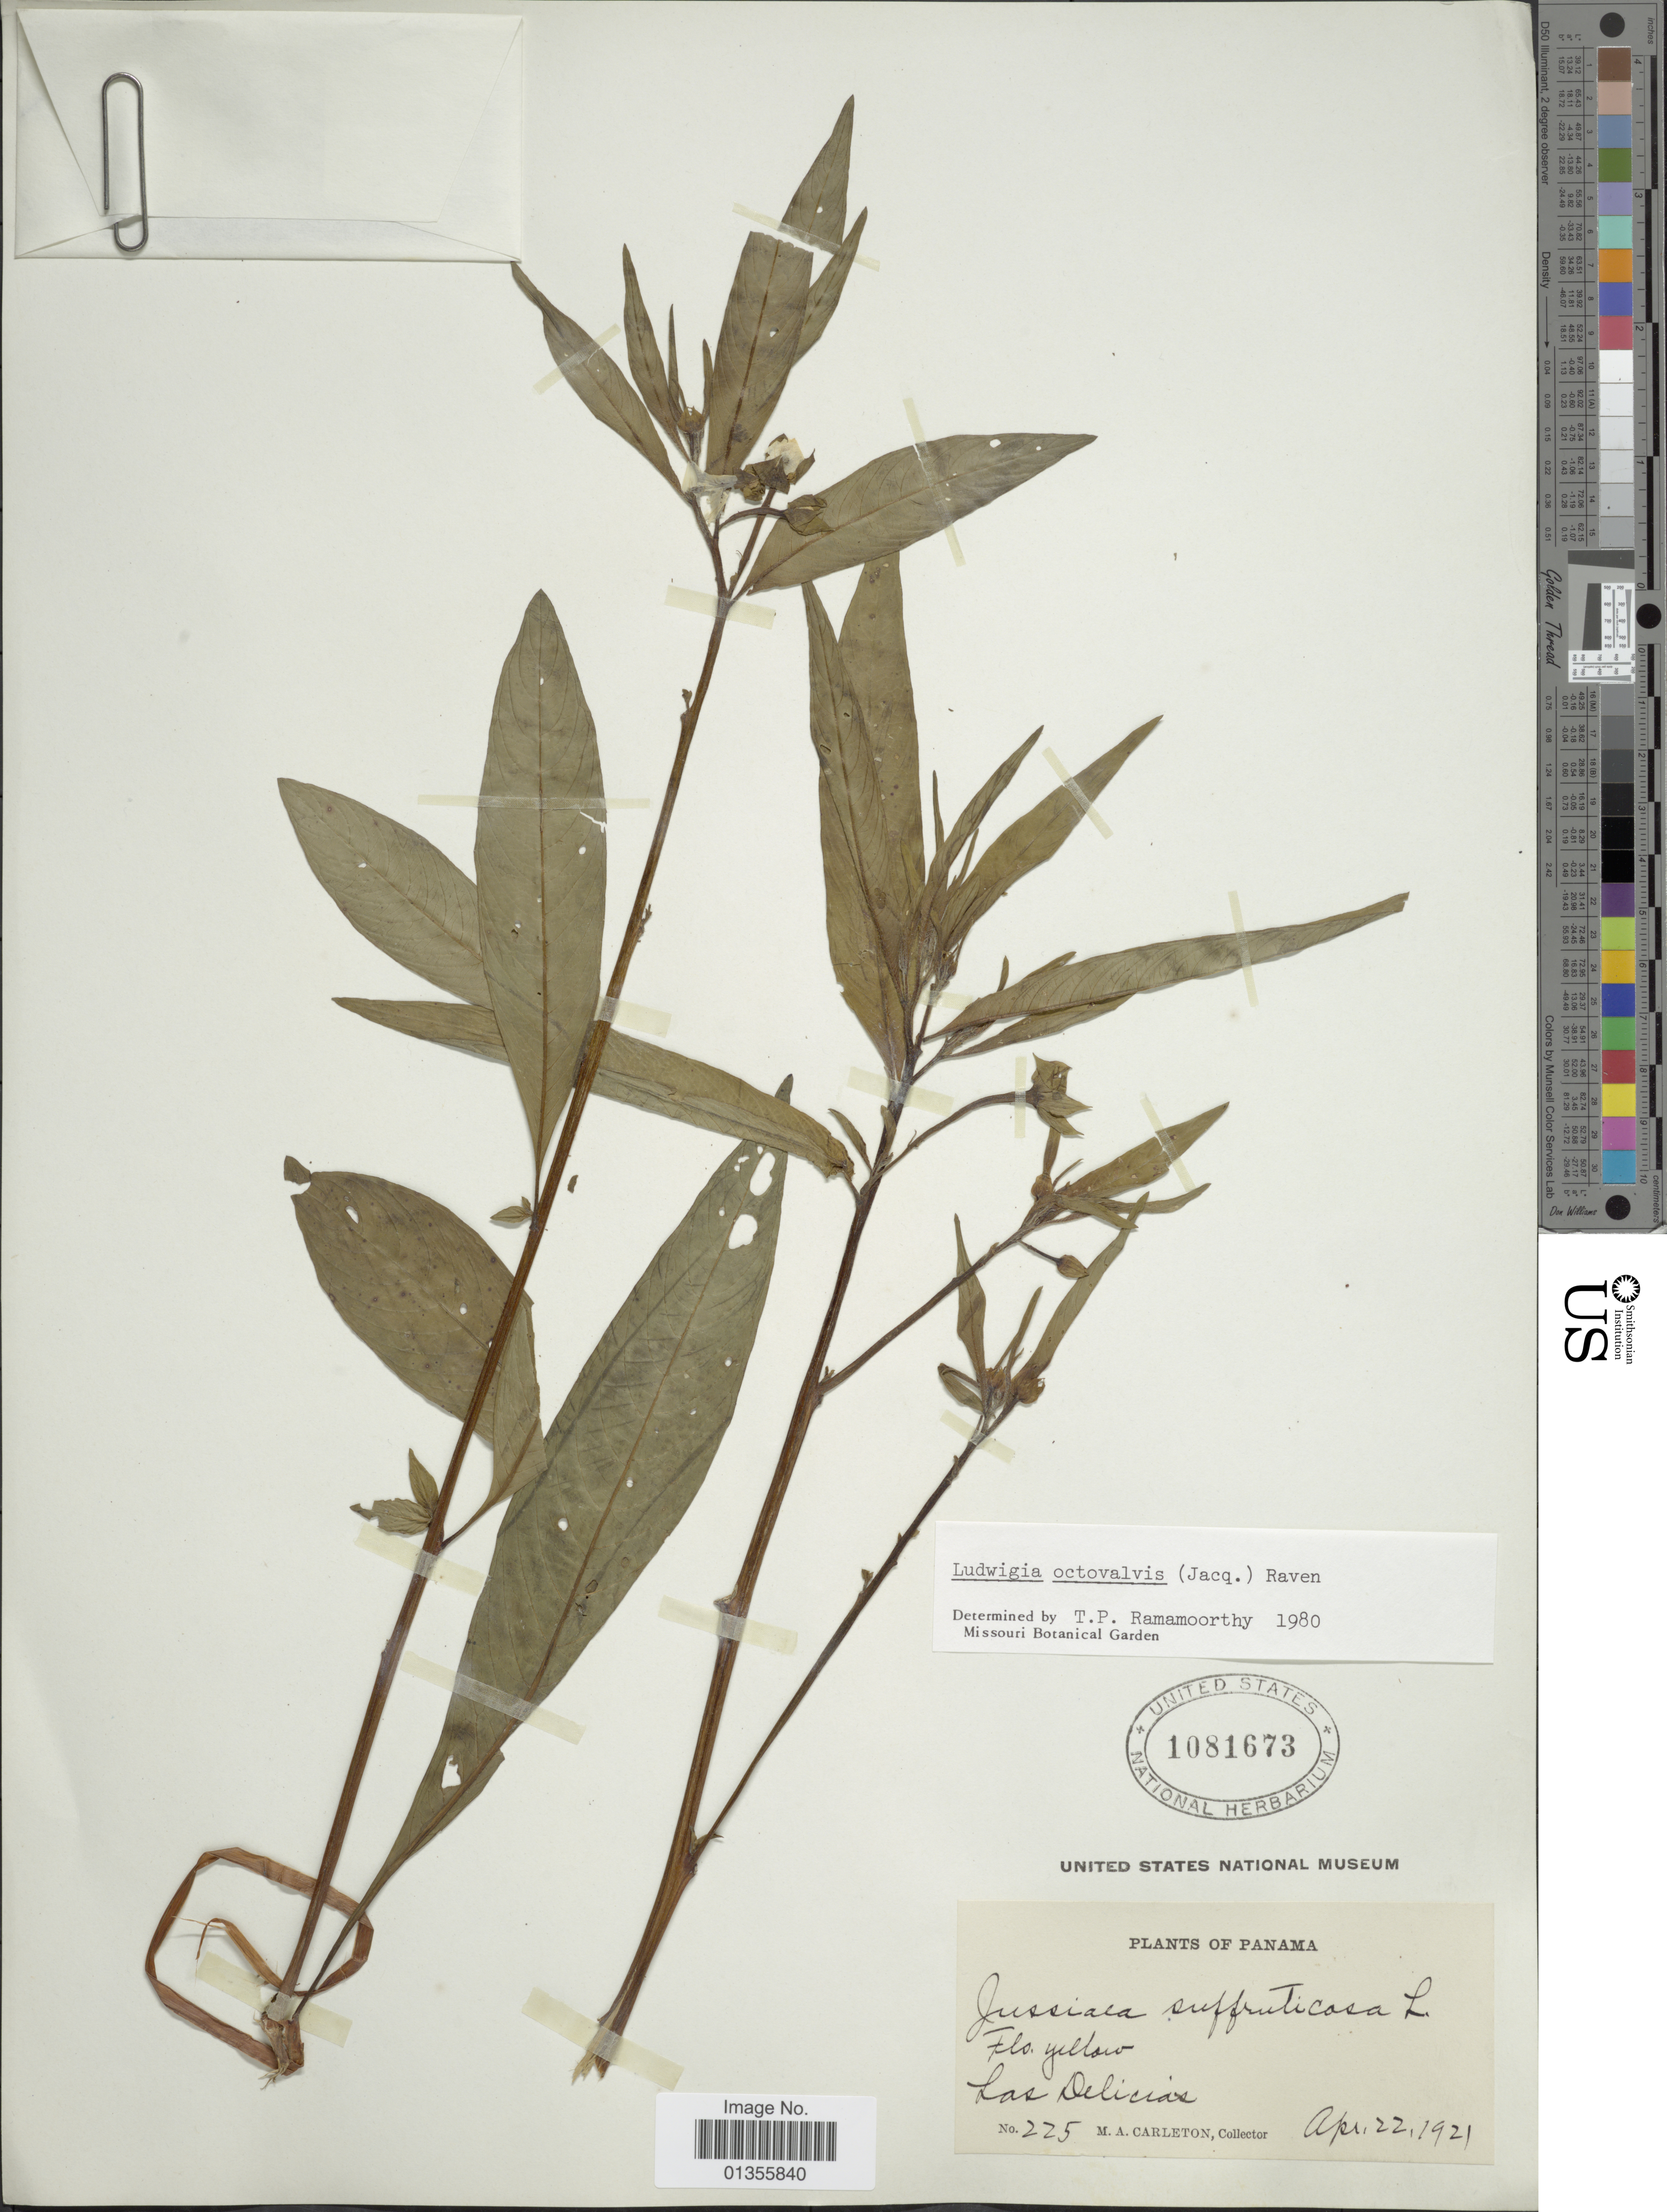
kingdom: Plantae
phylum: Tracheophyta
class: Magnoliopsida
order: Myrtales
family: Onagraceae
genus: Ludwigia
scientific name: Ludwigia octovalvis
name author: (Jacq.) P.H. Raven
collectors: M. A. Carleton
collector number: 225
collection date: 1921-04-22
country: Panama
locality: Las Delicias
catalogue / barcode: US 1081673